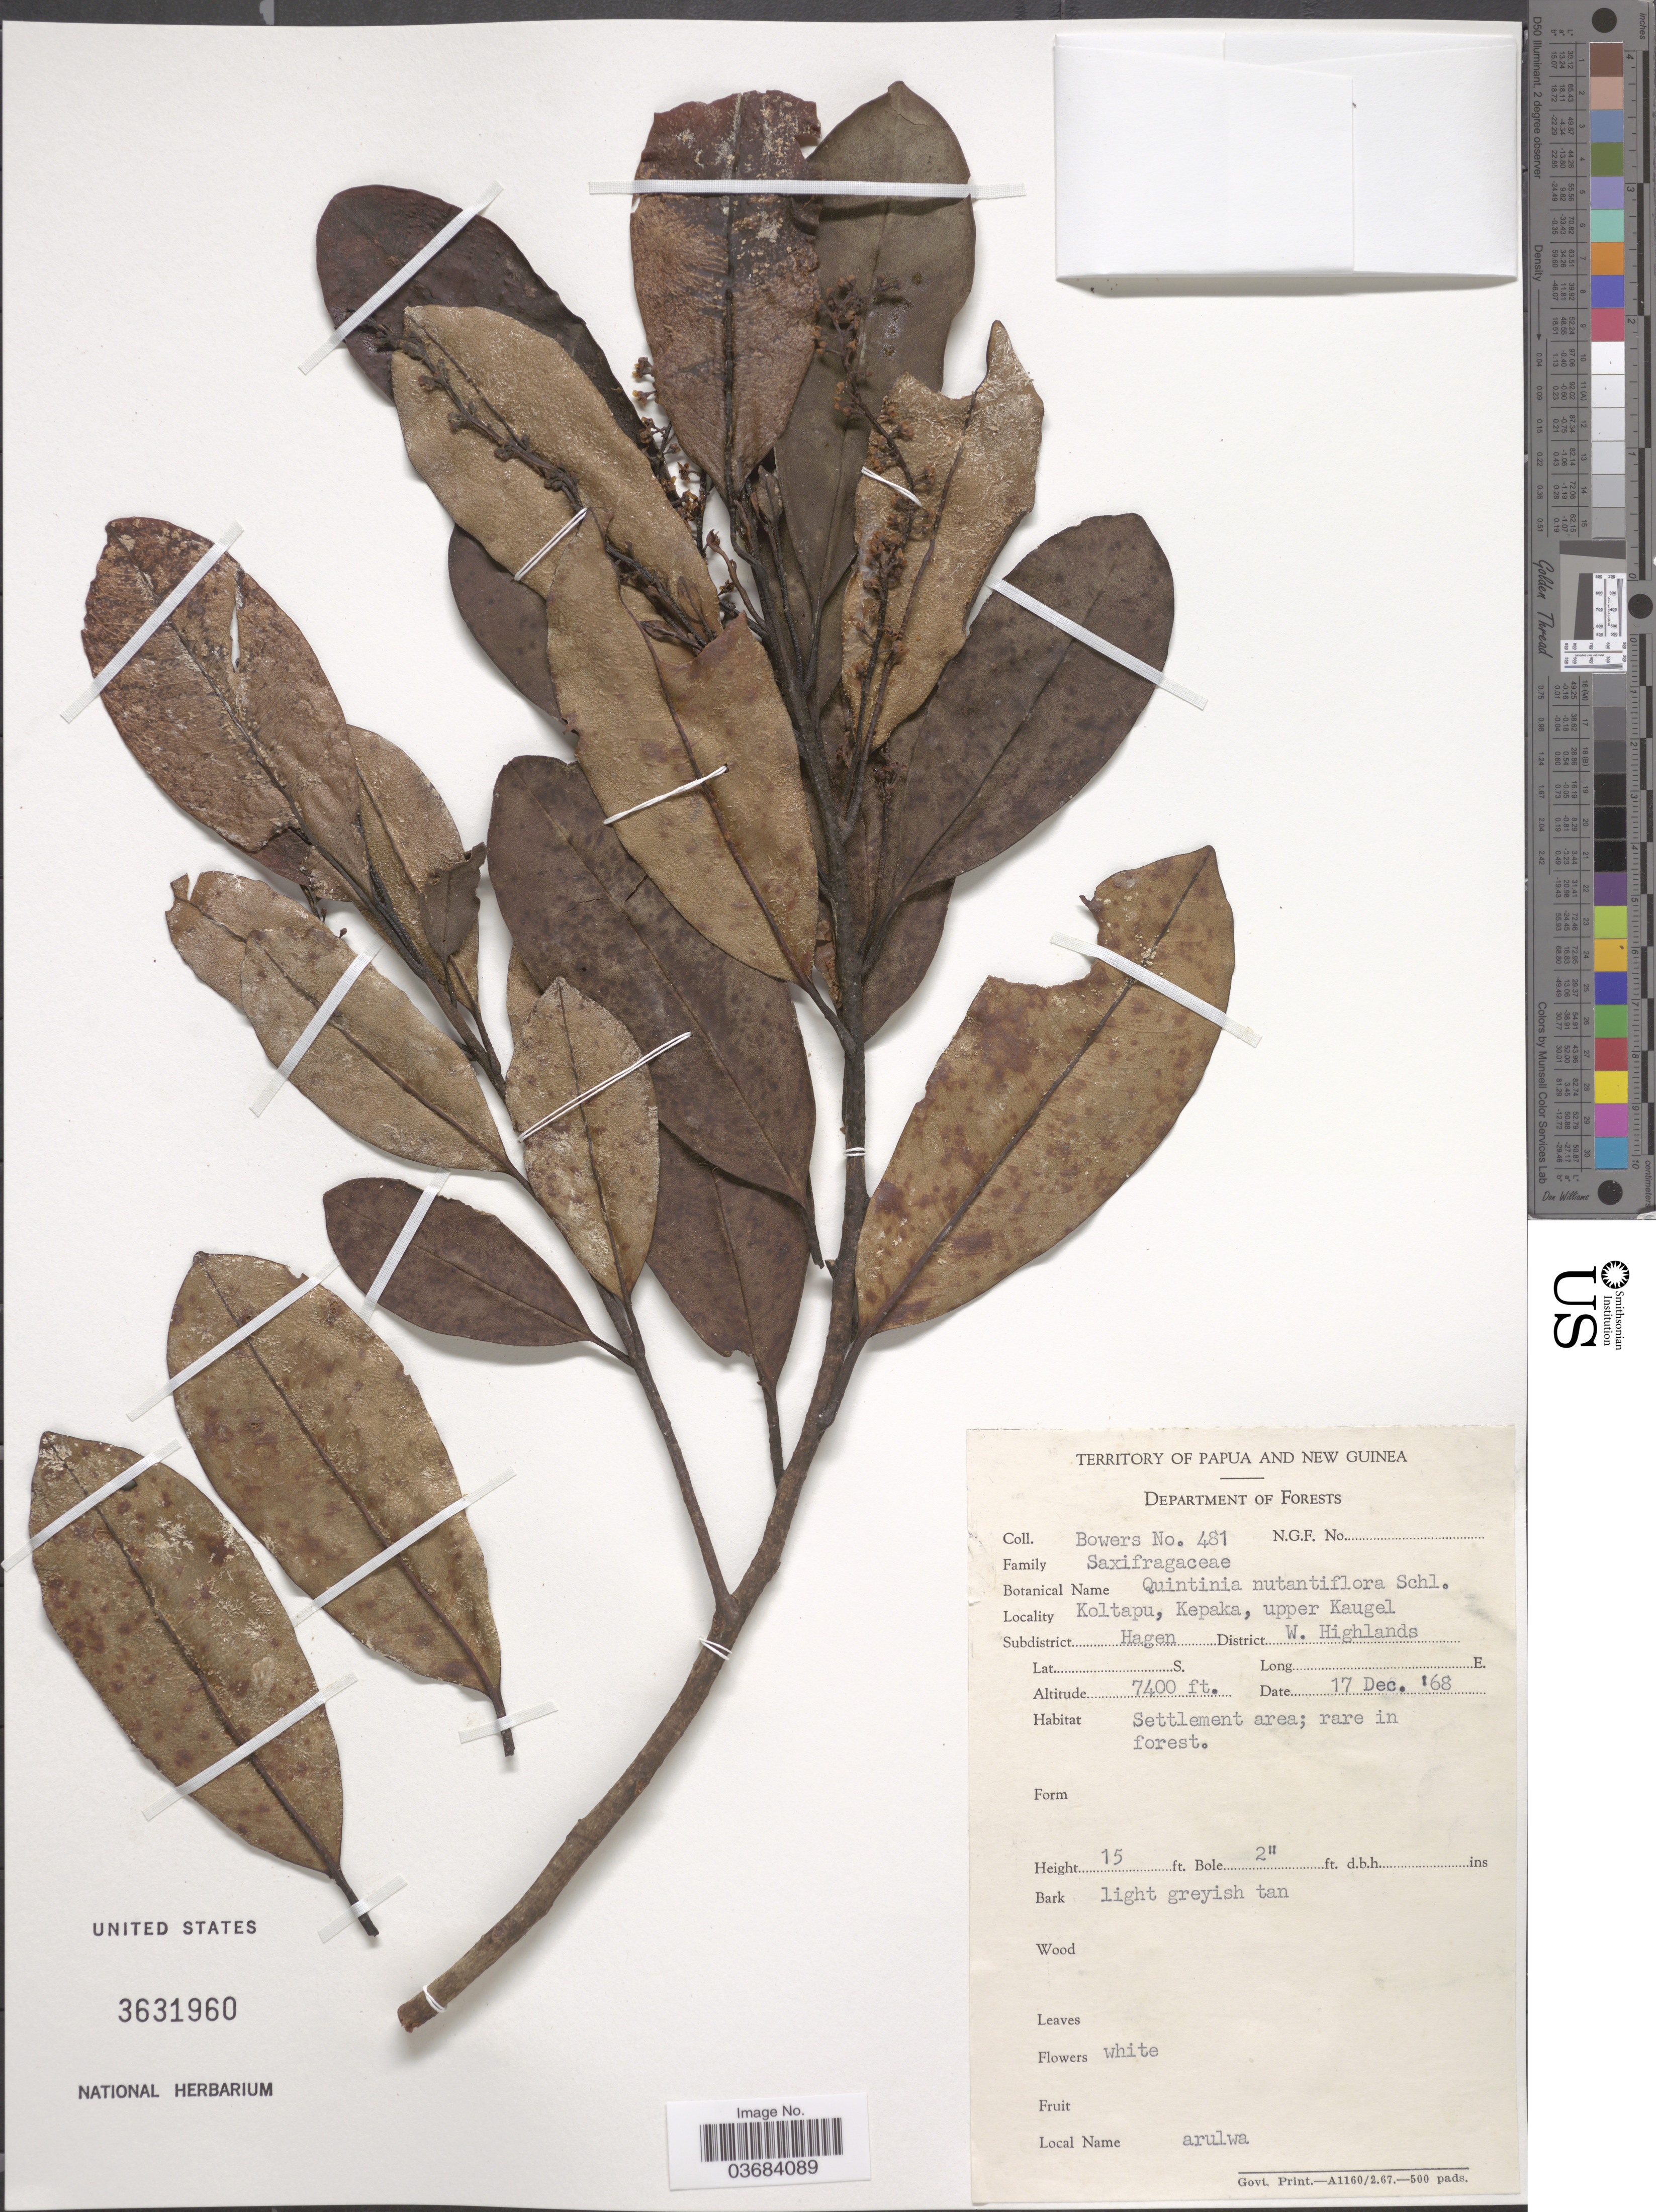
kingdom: Plantae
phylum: Tracheophyta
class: Magnoliopsida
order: Paracryphiales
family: Paracryphiaceae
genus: Quintinia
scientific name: Quintinia nutantifora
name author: Schltr.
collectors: -. Bowers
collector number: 481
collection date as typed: Transcribed d/m/y: 17/12/68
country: Papua New Guinea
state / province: Western Highlands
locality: Territory of Papua and New Guinea. Koltapu, Kepaka, upper Kaugel. Subdistrict Hagen. District W. Highlands. Settlement area.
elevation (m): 2256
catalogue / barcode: US 3631960